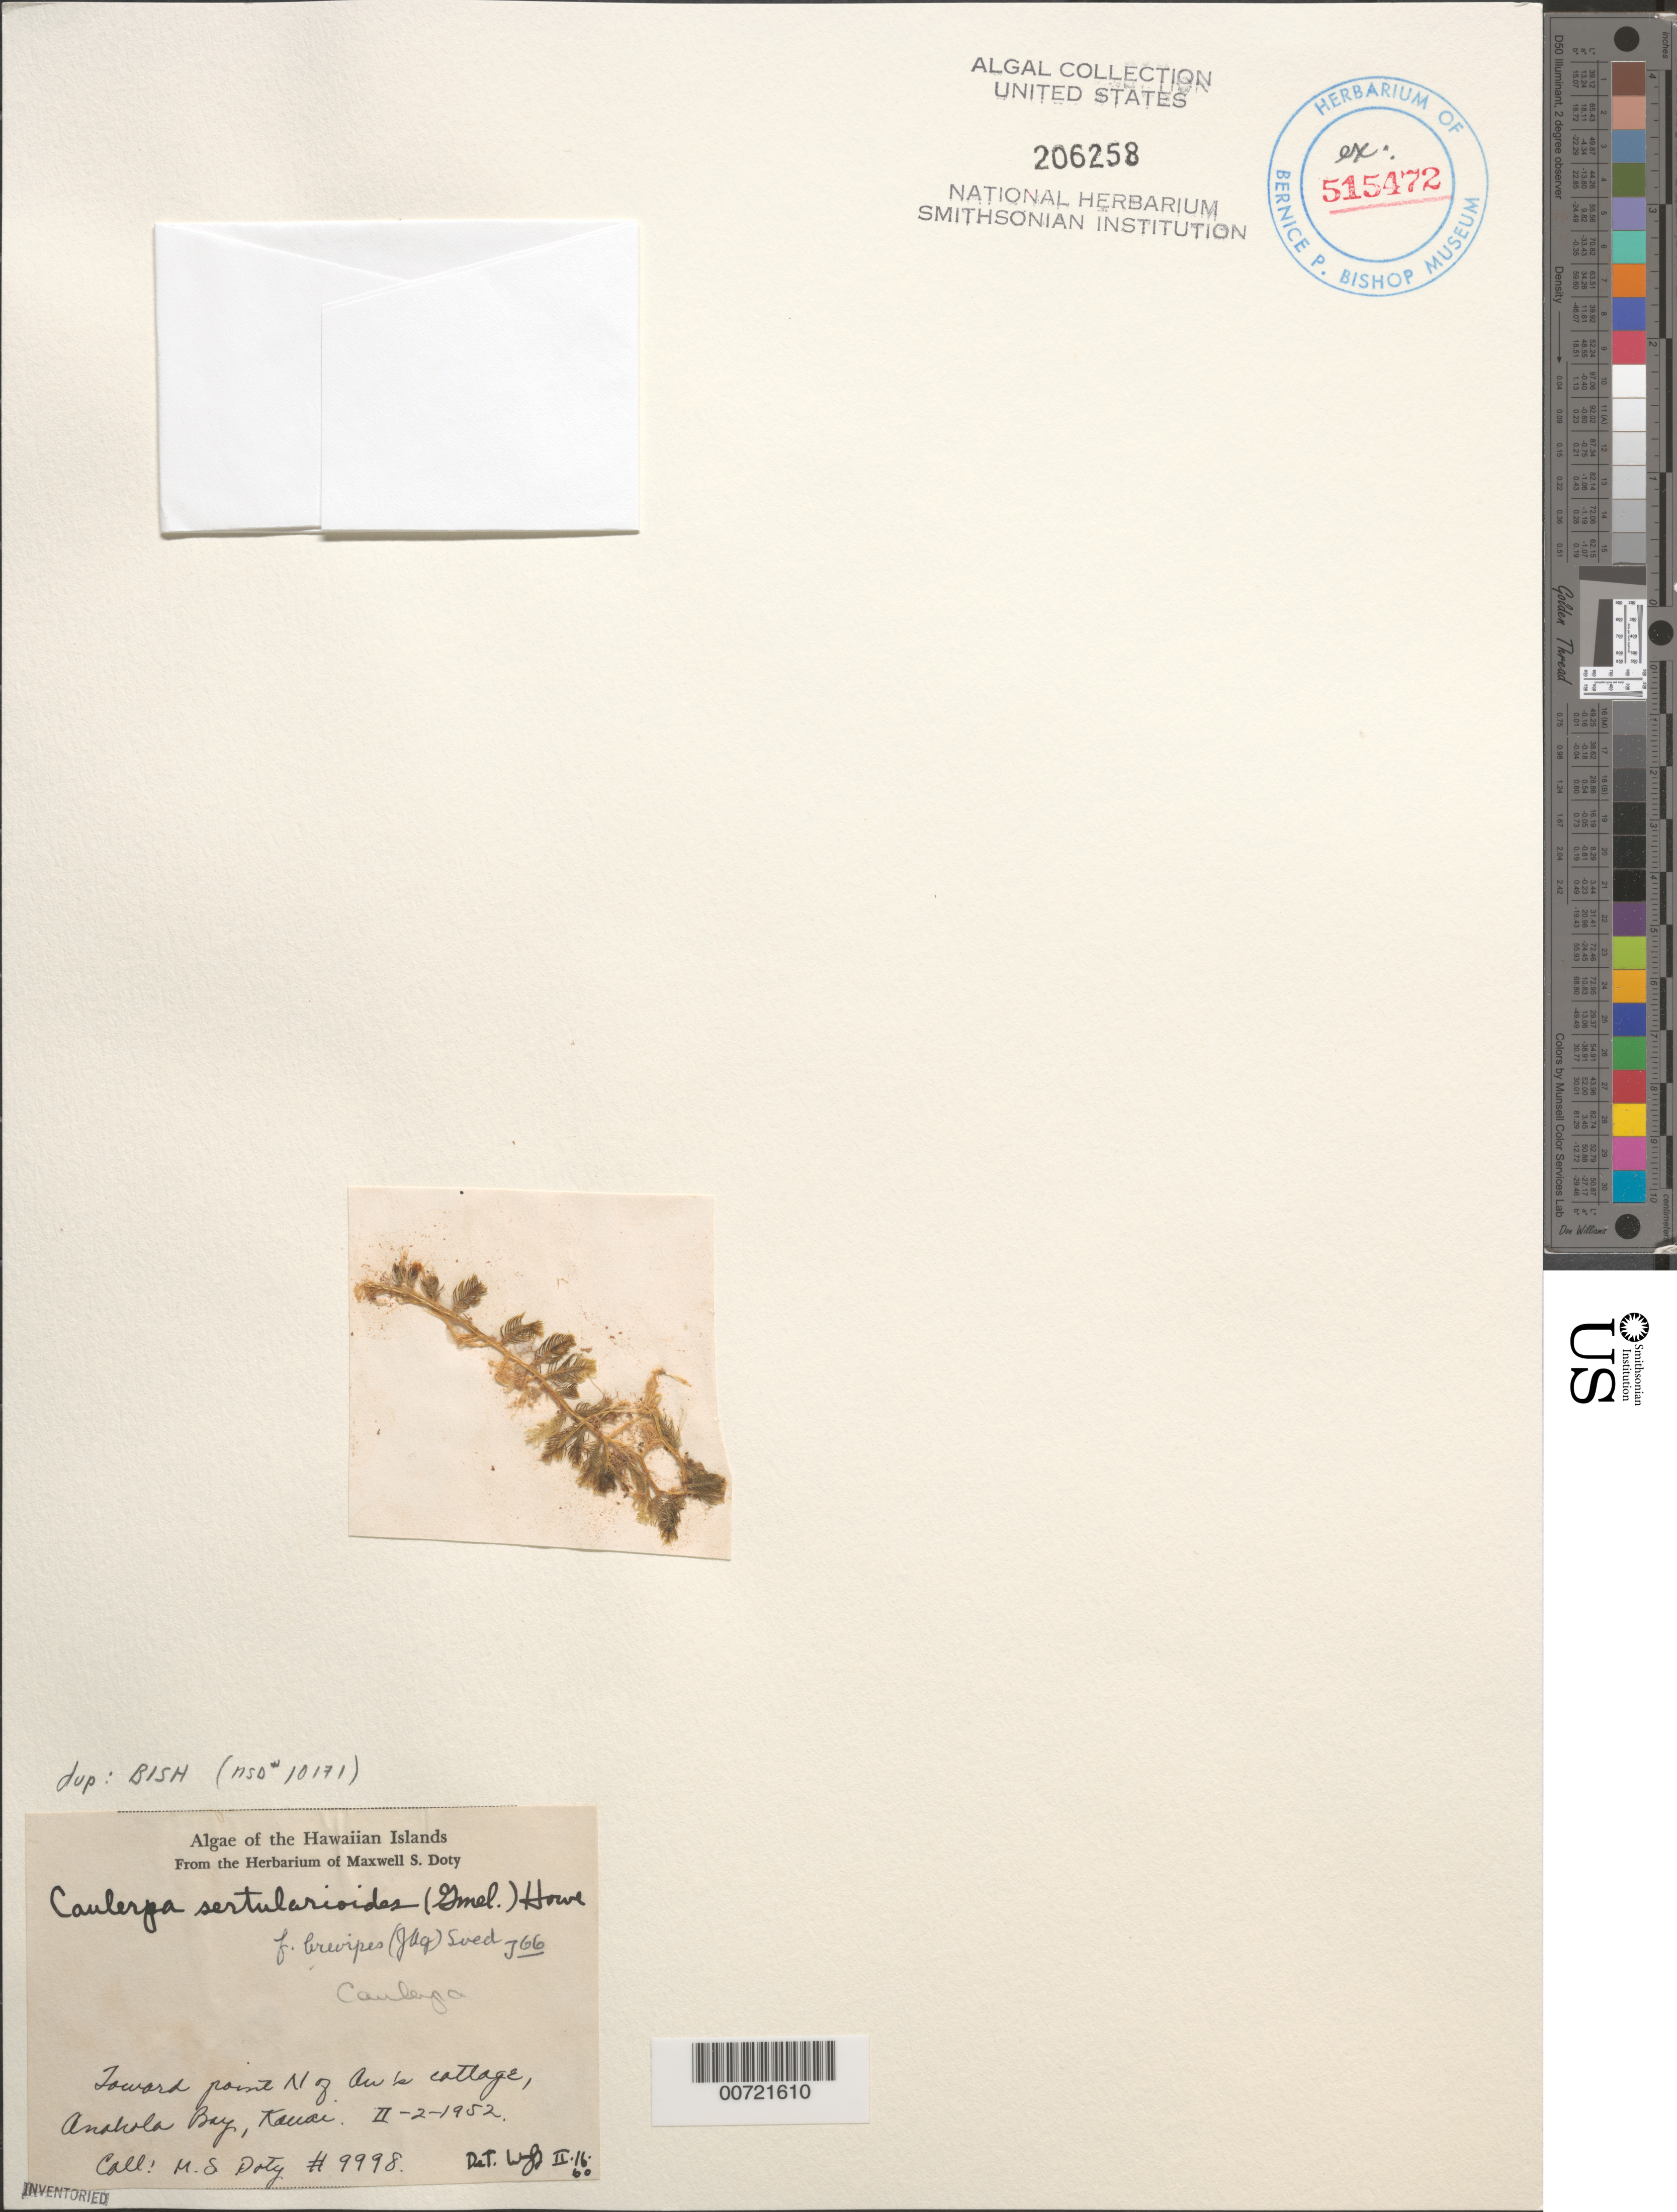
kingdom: Plantae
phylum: Chlorophyta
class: Ulvophyceae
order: Bryopsidales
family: Caulerpaceae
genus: Caulerpa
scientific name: Caulerpa sertularioides f. brevipes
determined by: Taylor, William R.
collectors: M. S. Doty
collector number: MSD 9998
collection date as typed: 02 Feb 1952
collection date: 1952-02-02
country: United States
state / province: Hawaii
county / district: Kauai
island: Kaua'i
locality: Anahola Bay, toward point north of Au's cottage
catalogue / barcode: US 206258